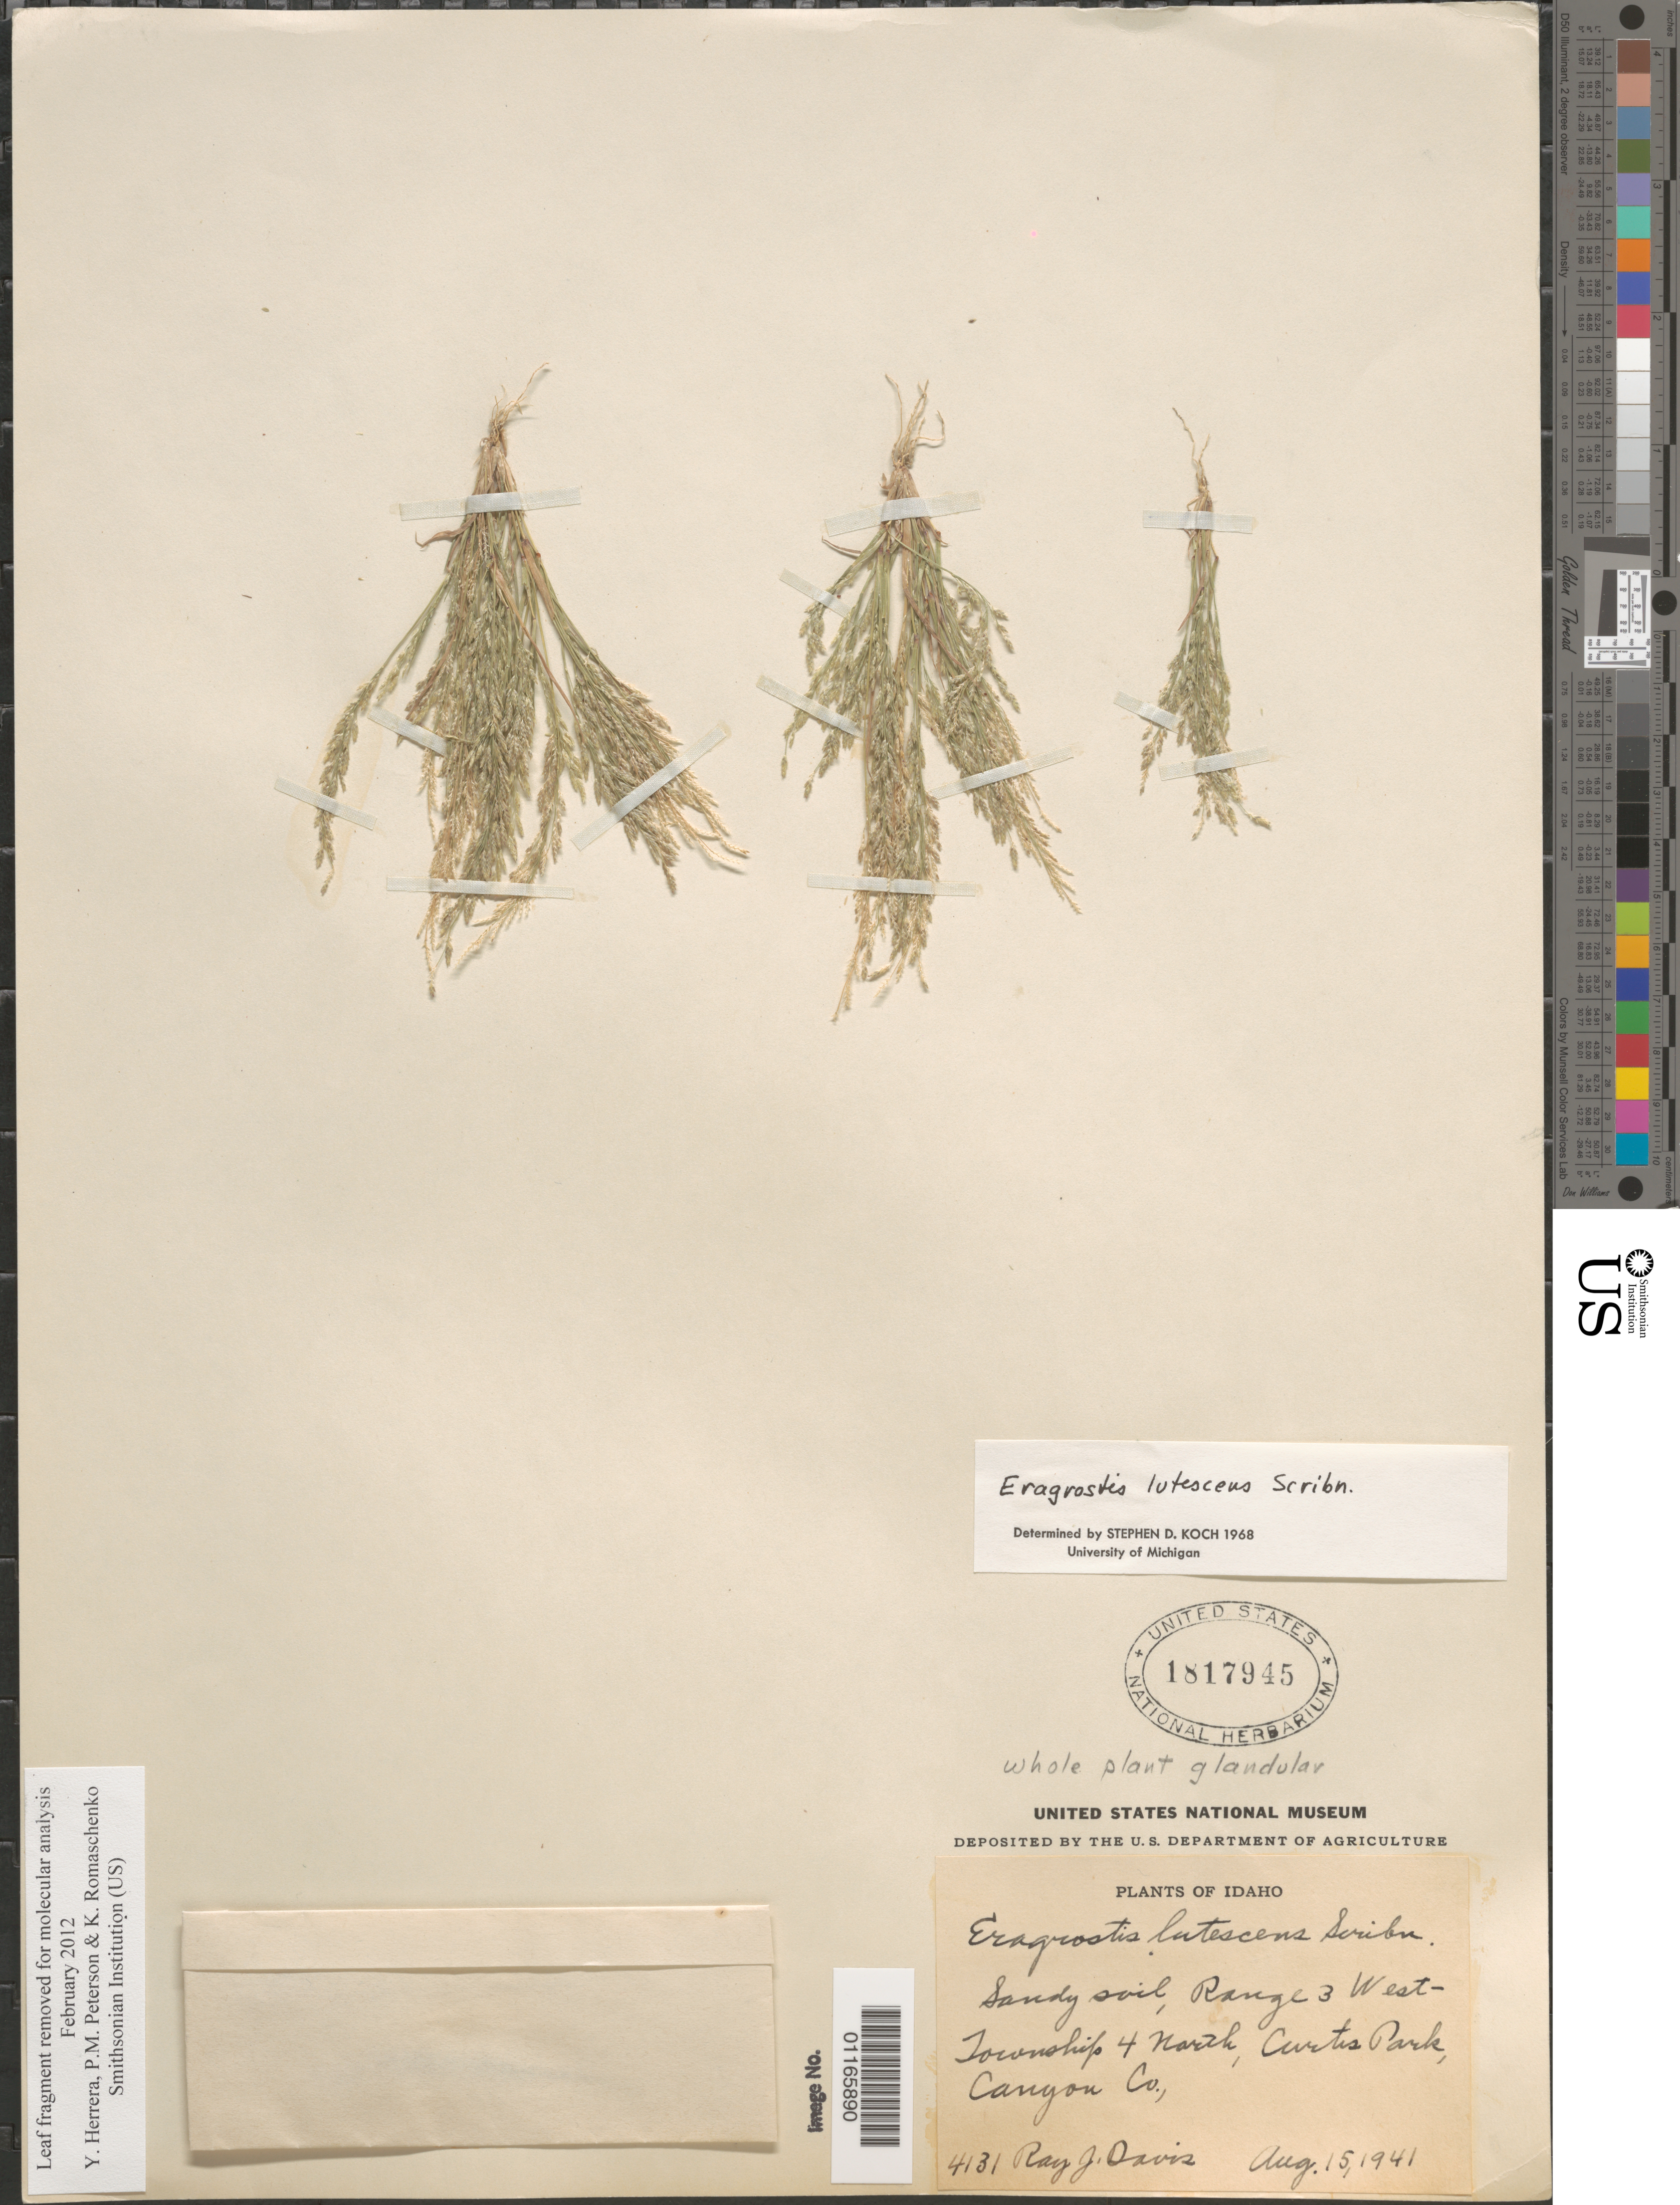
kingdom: Plantae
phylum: Tracheophyta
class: Liliopsida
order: Poales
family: Poaceae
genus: Eragrostis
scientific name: Eragrostis lutescens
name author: Scribn.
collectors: R. Davis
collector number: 4131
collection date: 1941-08-15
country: United States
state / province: Idaho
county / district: Canyon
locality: Range 3 West-Township 4 North, Curtis Park.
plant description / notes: Leaf fragment removed for molecular analysis February 2012 Y. Herrera, P.M. Peterson & K. Romaschenko Smithsonian Institution (US)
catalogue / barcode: US 1817945